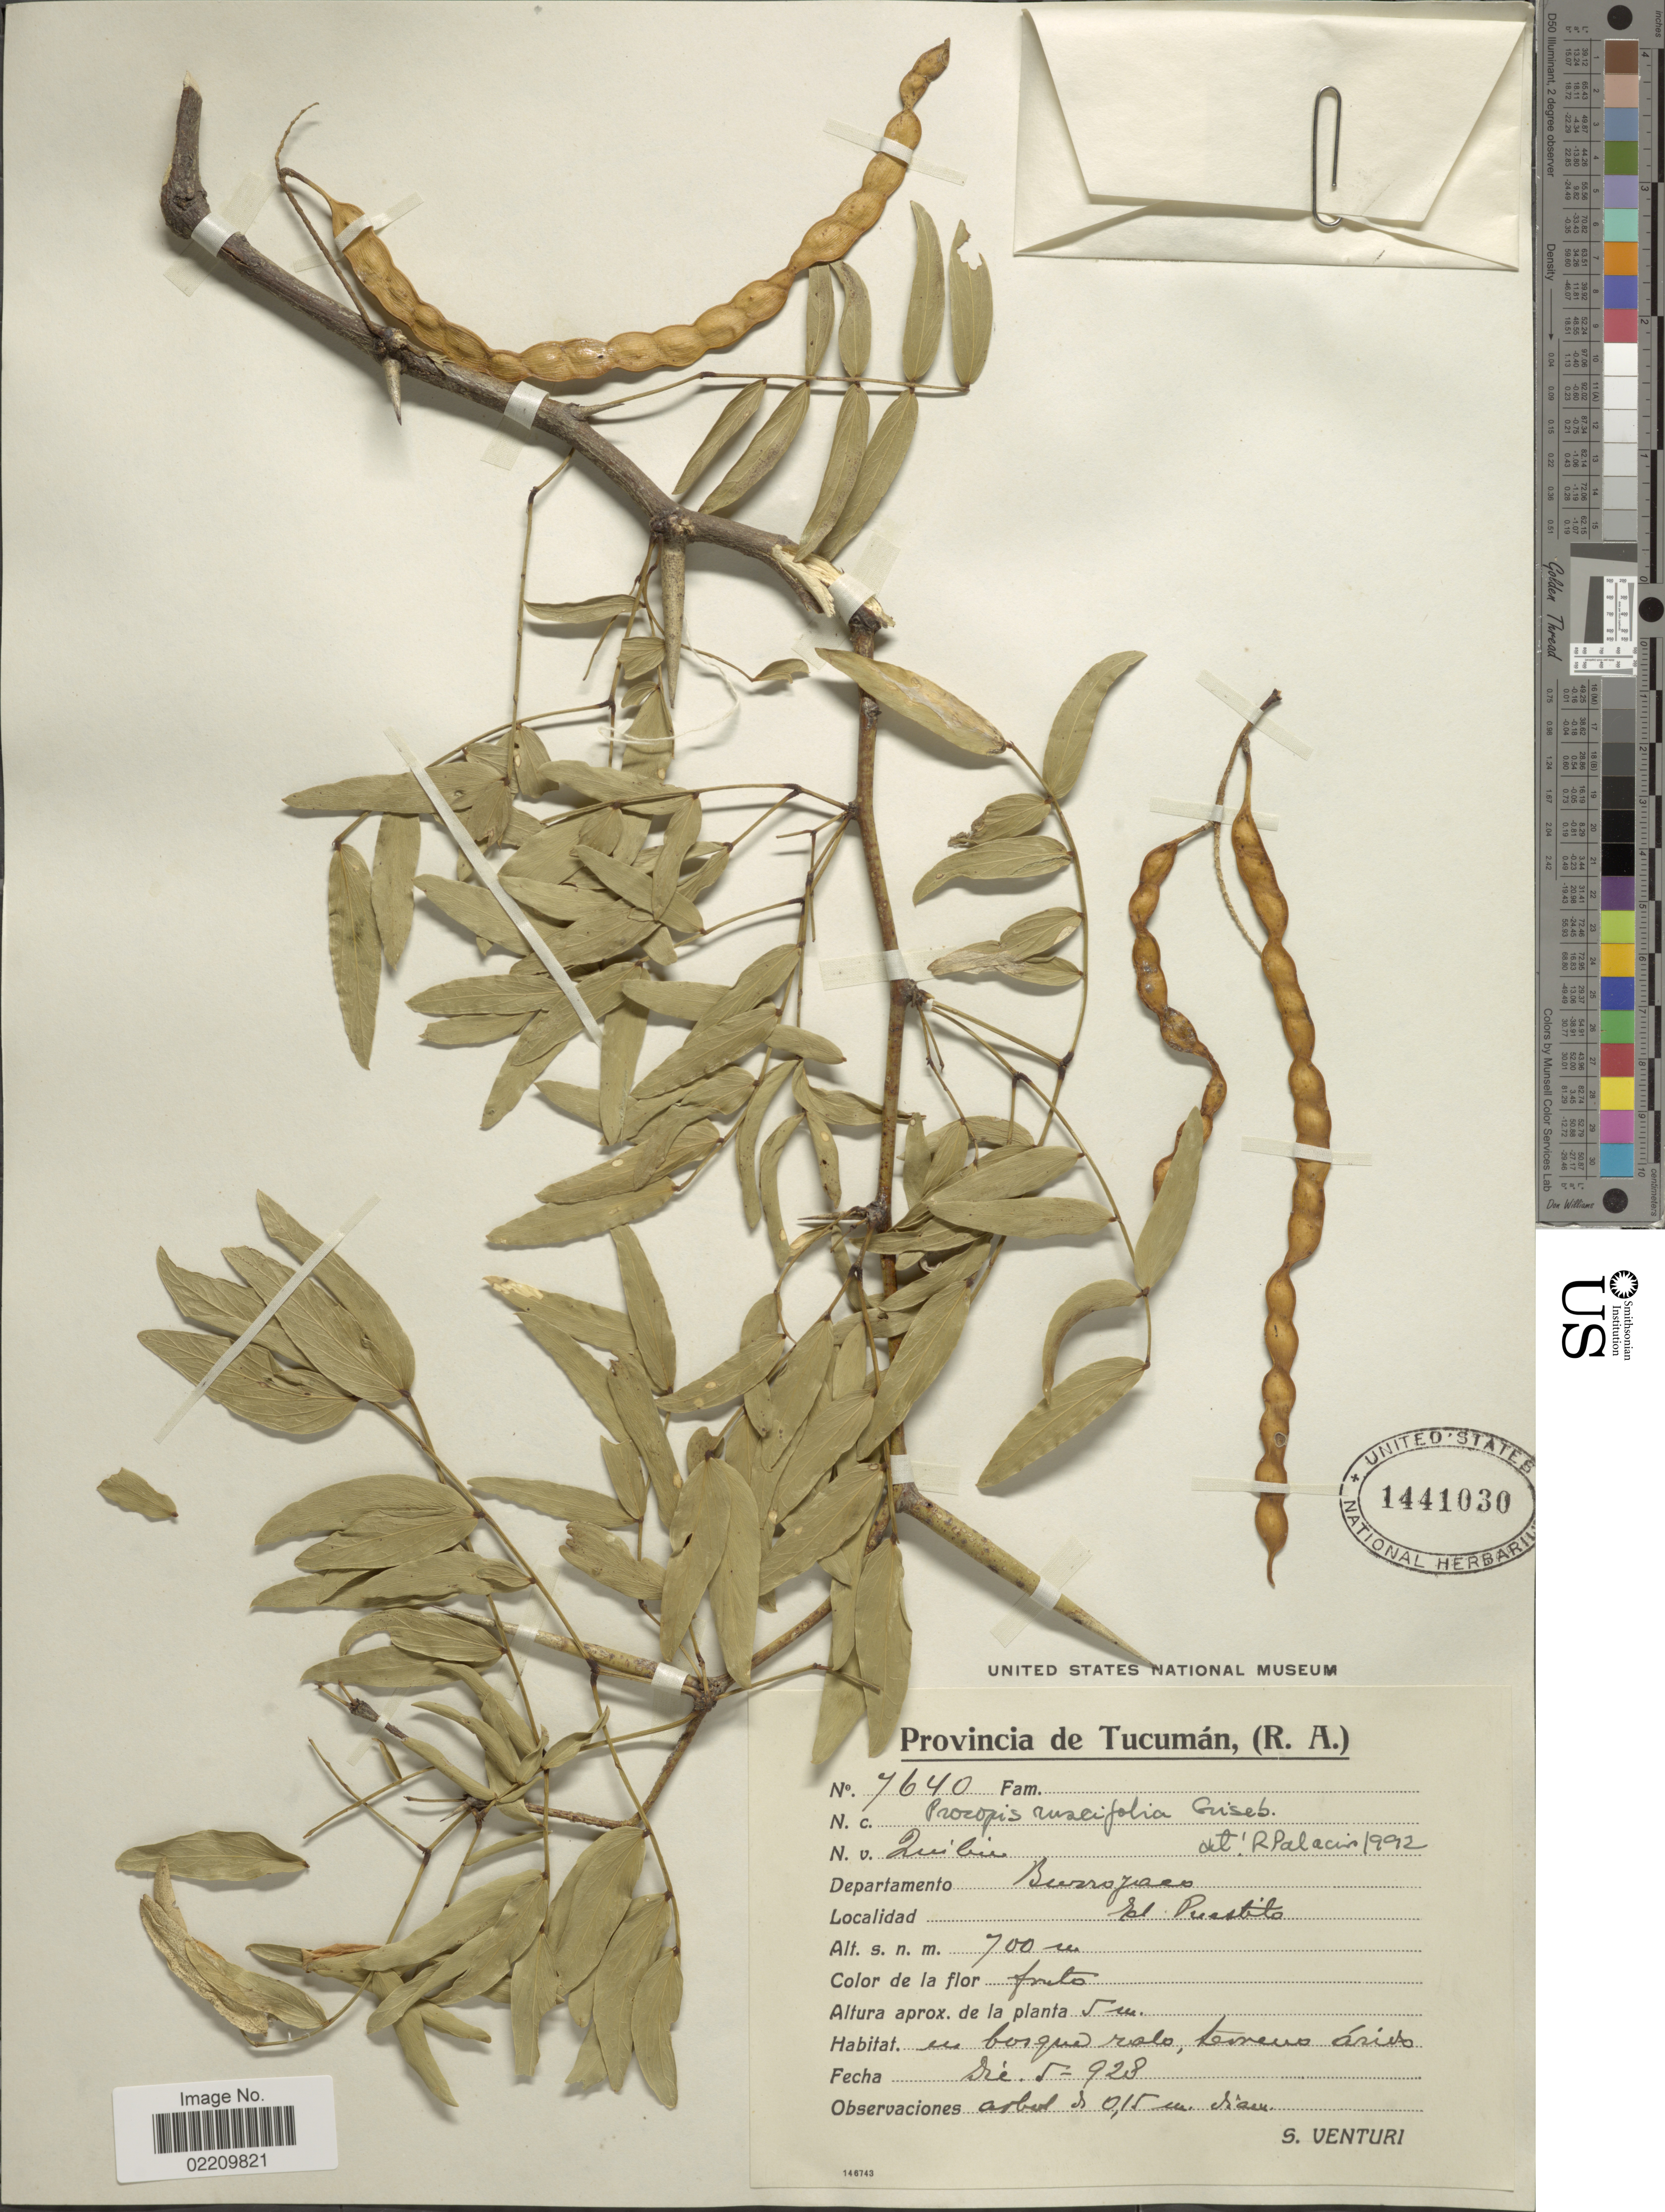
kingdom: Plantae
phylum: Tracheophyta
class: Magnoliopsida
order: Fabales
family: Fabaceae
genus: Neltuma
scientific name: Neltuma ruscifolia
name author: (Griseb.) C. E. Hughes & G.P. Lewis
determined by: Strong, Mark T., (BOT), Smithsonian Institution - National Museum of Natural History (UNITED STATES)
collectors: S. Venturi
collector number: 7640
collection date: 1928-12-05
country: Argentina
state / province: Tucuman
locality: Provincia de Tucumán, (R.A.). Departamento Burruyacu. El Puestito.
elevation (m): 700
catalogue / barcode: US 1441030